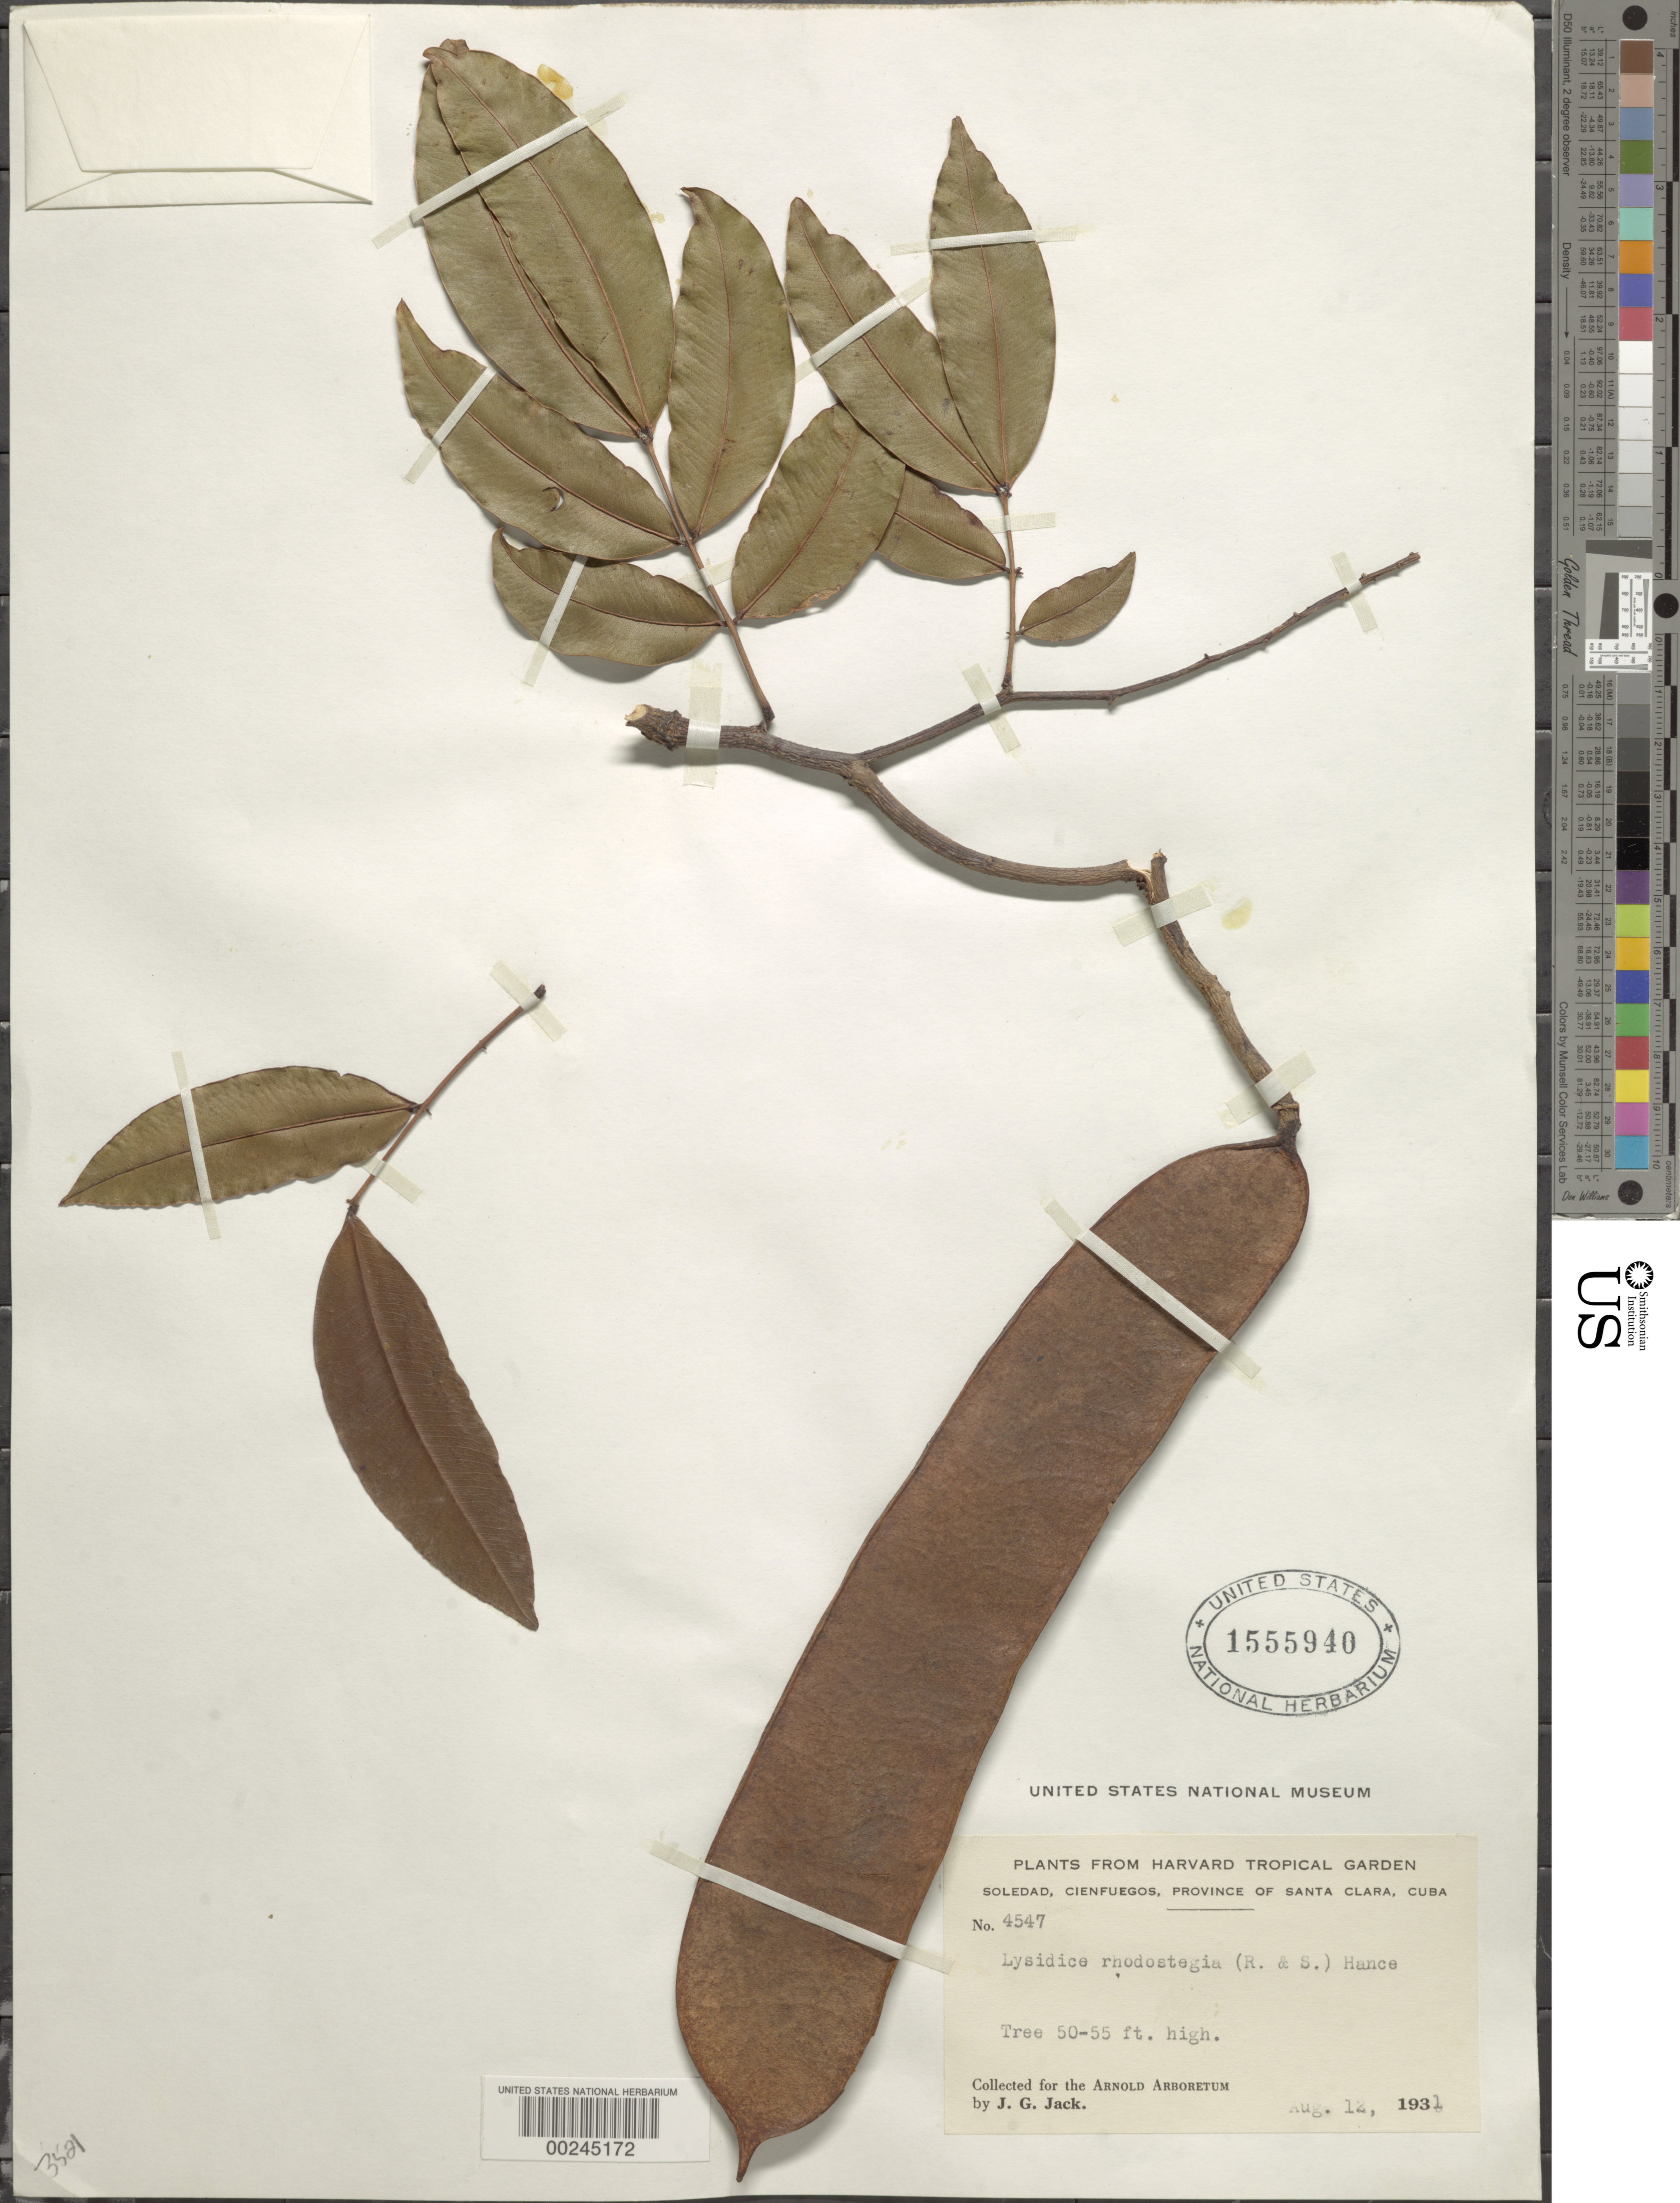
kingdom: Plantae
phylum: Tracheophyta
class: Magnoliopsida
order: Fabales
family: Fabaceae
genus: Lysidice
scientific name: Lysidice rhodostegia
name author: Hance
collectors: J. G. Jack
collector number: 4547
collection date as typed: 12 Aug 1931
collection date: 1931-08-12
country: Cuba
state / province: Las Villas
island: Greater Antilles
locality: Soledad, cienfuegos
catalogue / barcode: US 1555940